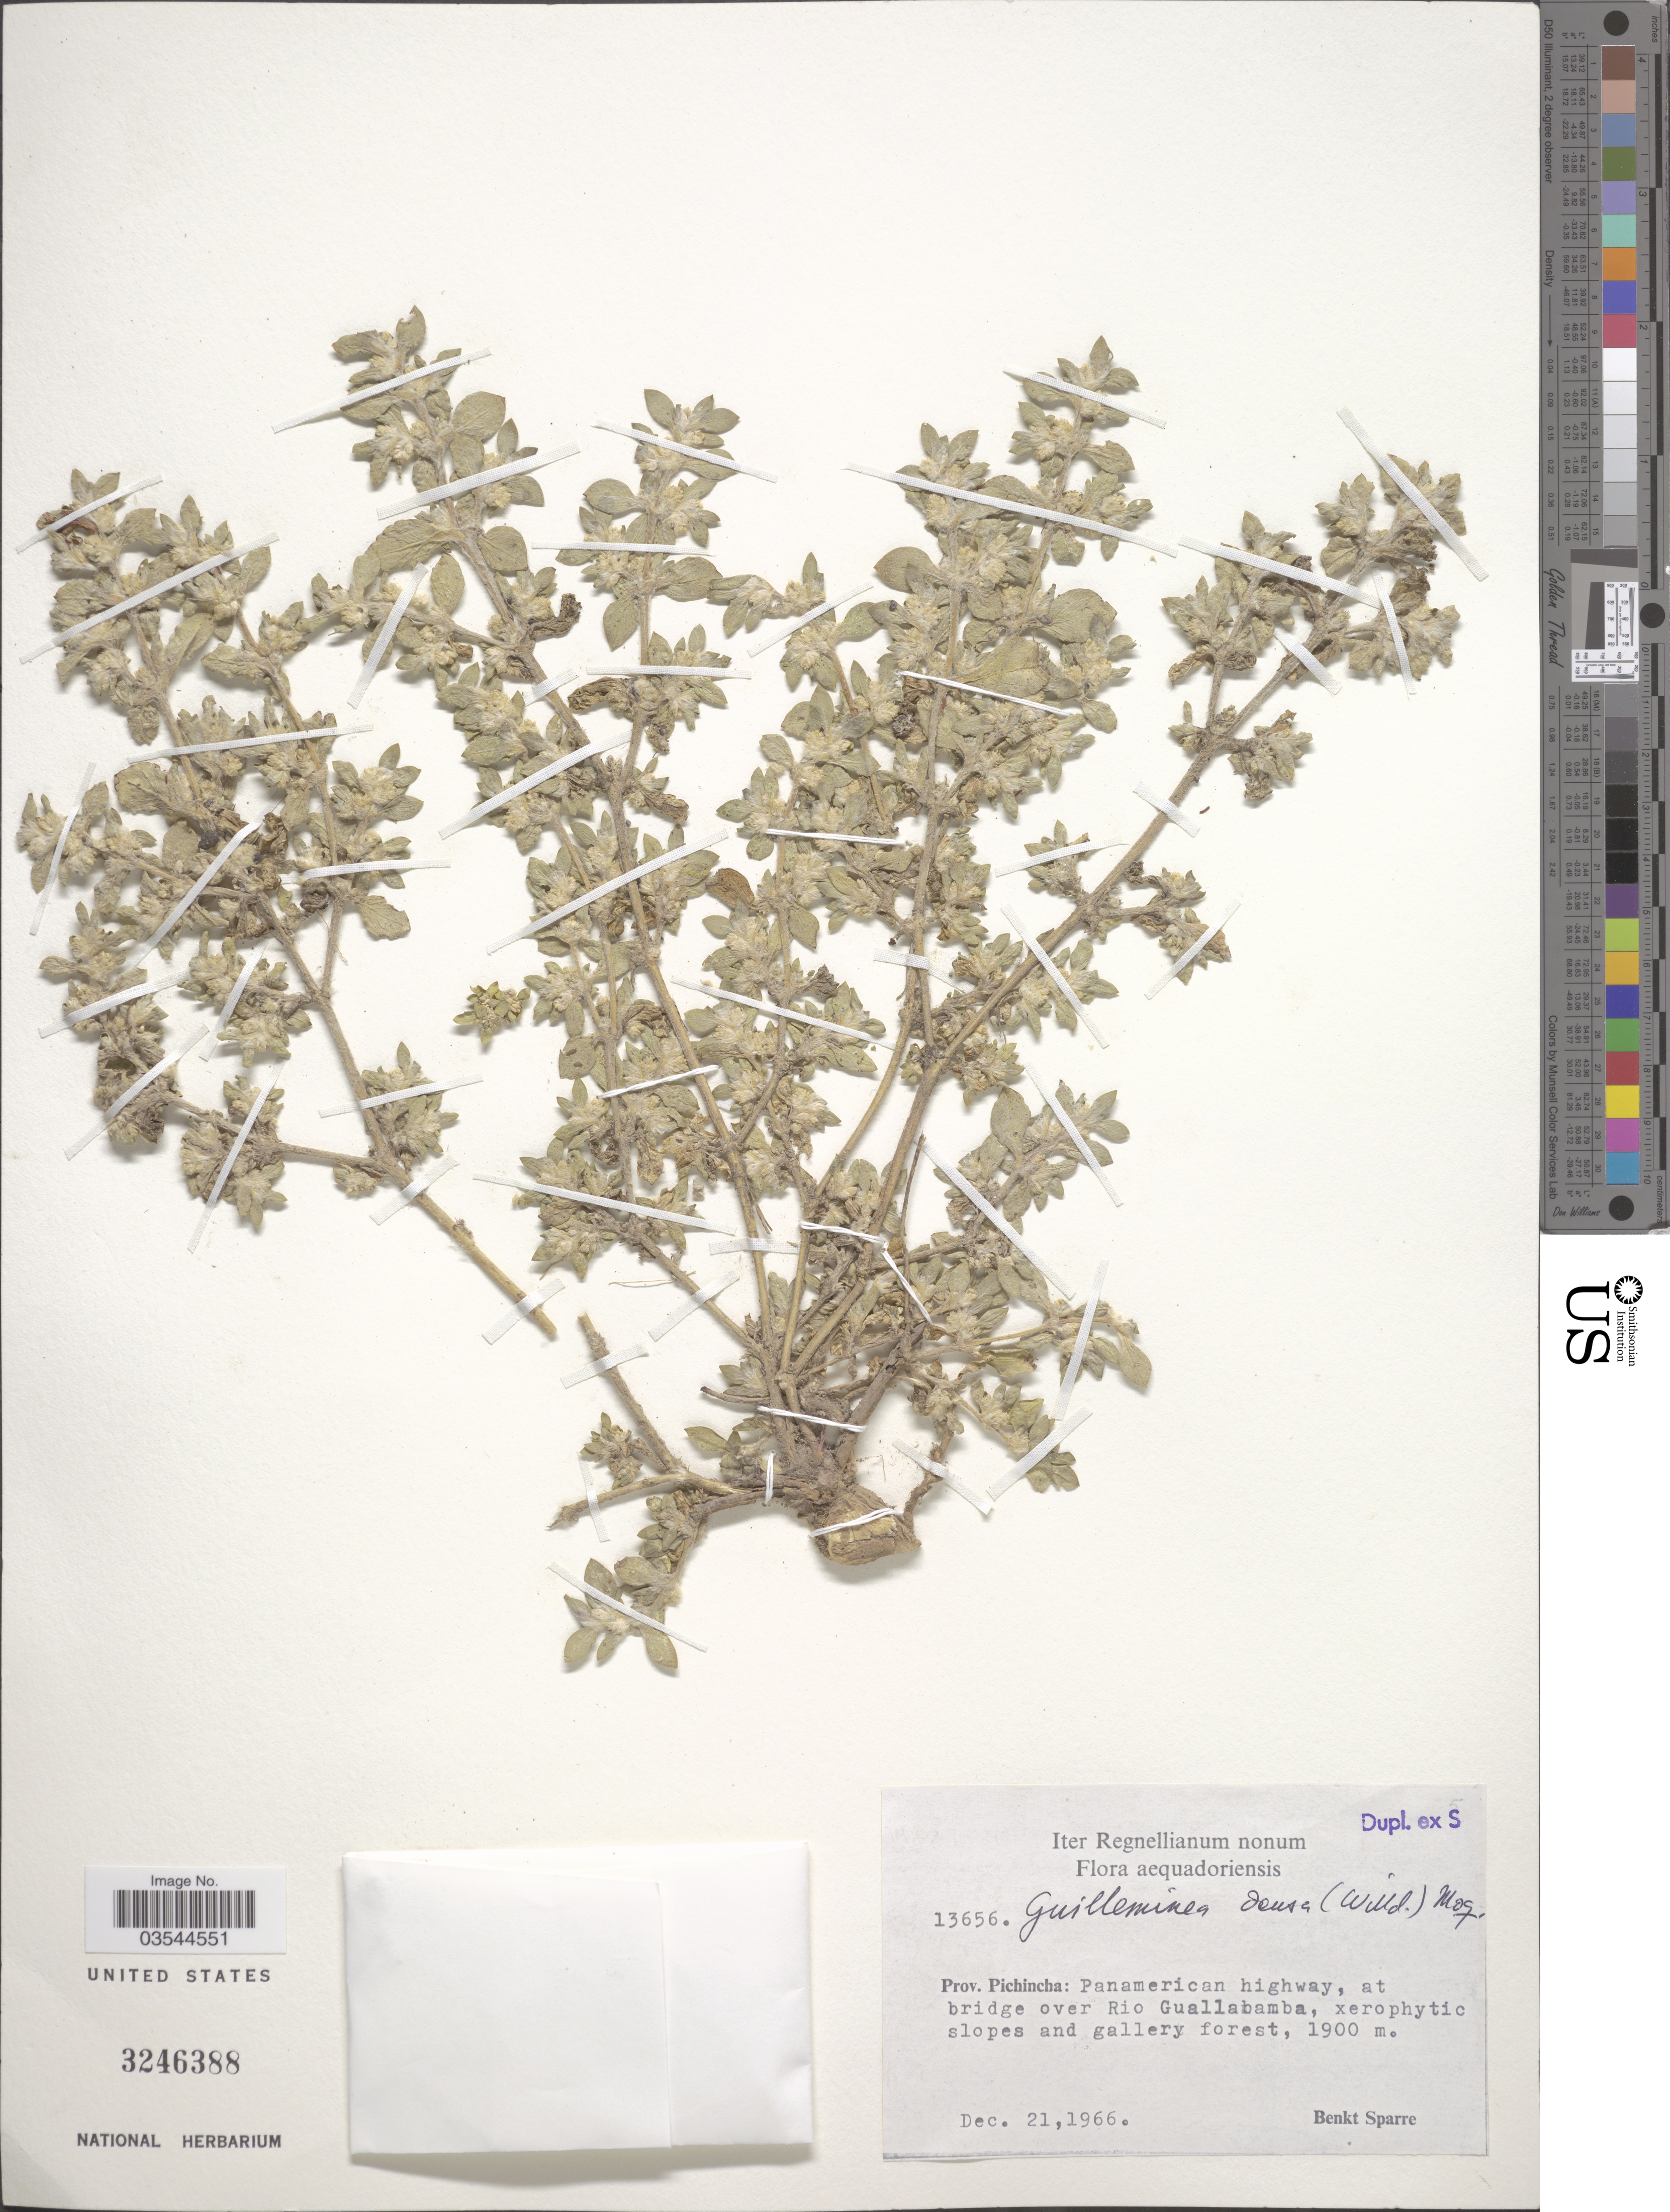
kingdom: Plantae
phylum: Tracheophyta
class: Magnoliopsida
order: Caryophyllales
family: Amaranthaceae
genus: Guilleminea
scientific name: Guilleminea densa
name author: (Humb. & Bonpl. ex Schult.) Moq.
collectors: B. Sparre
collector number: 13656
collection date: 1966-12-21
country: Ecuador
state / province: Pichincha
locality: Panamerican highway, at bridge over Rio Guallabamba.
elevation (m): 1900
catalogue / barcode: US 3246388